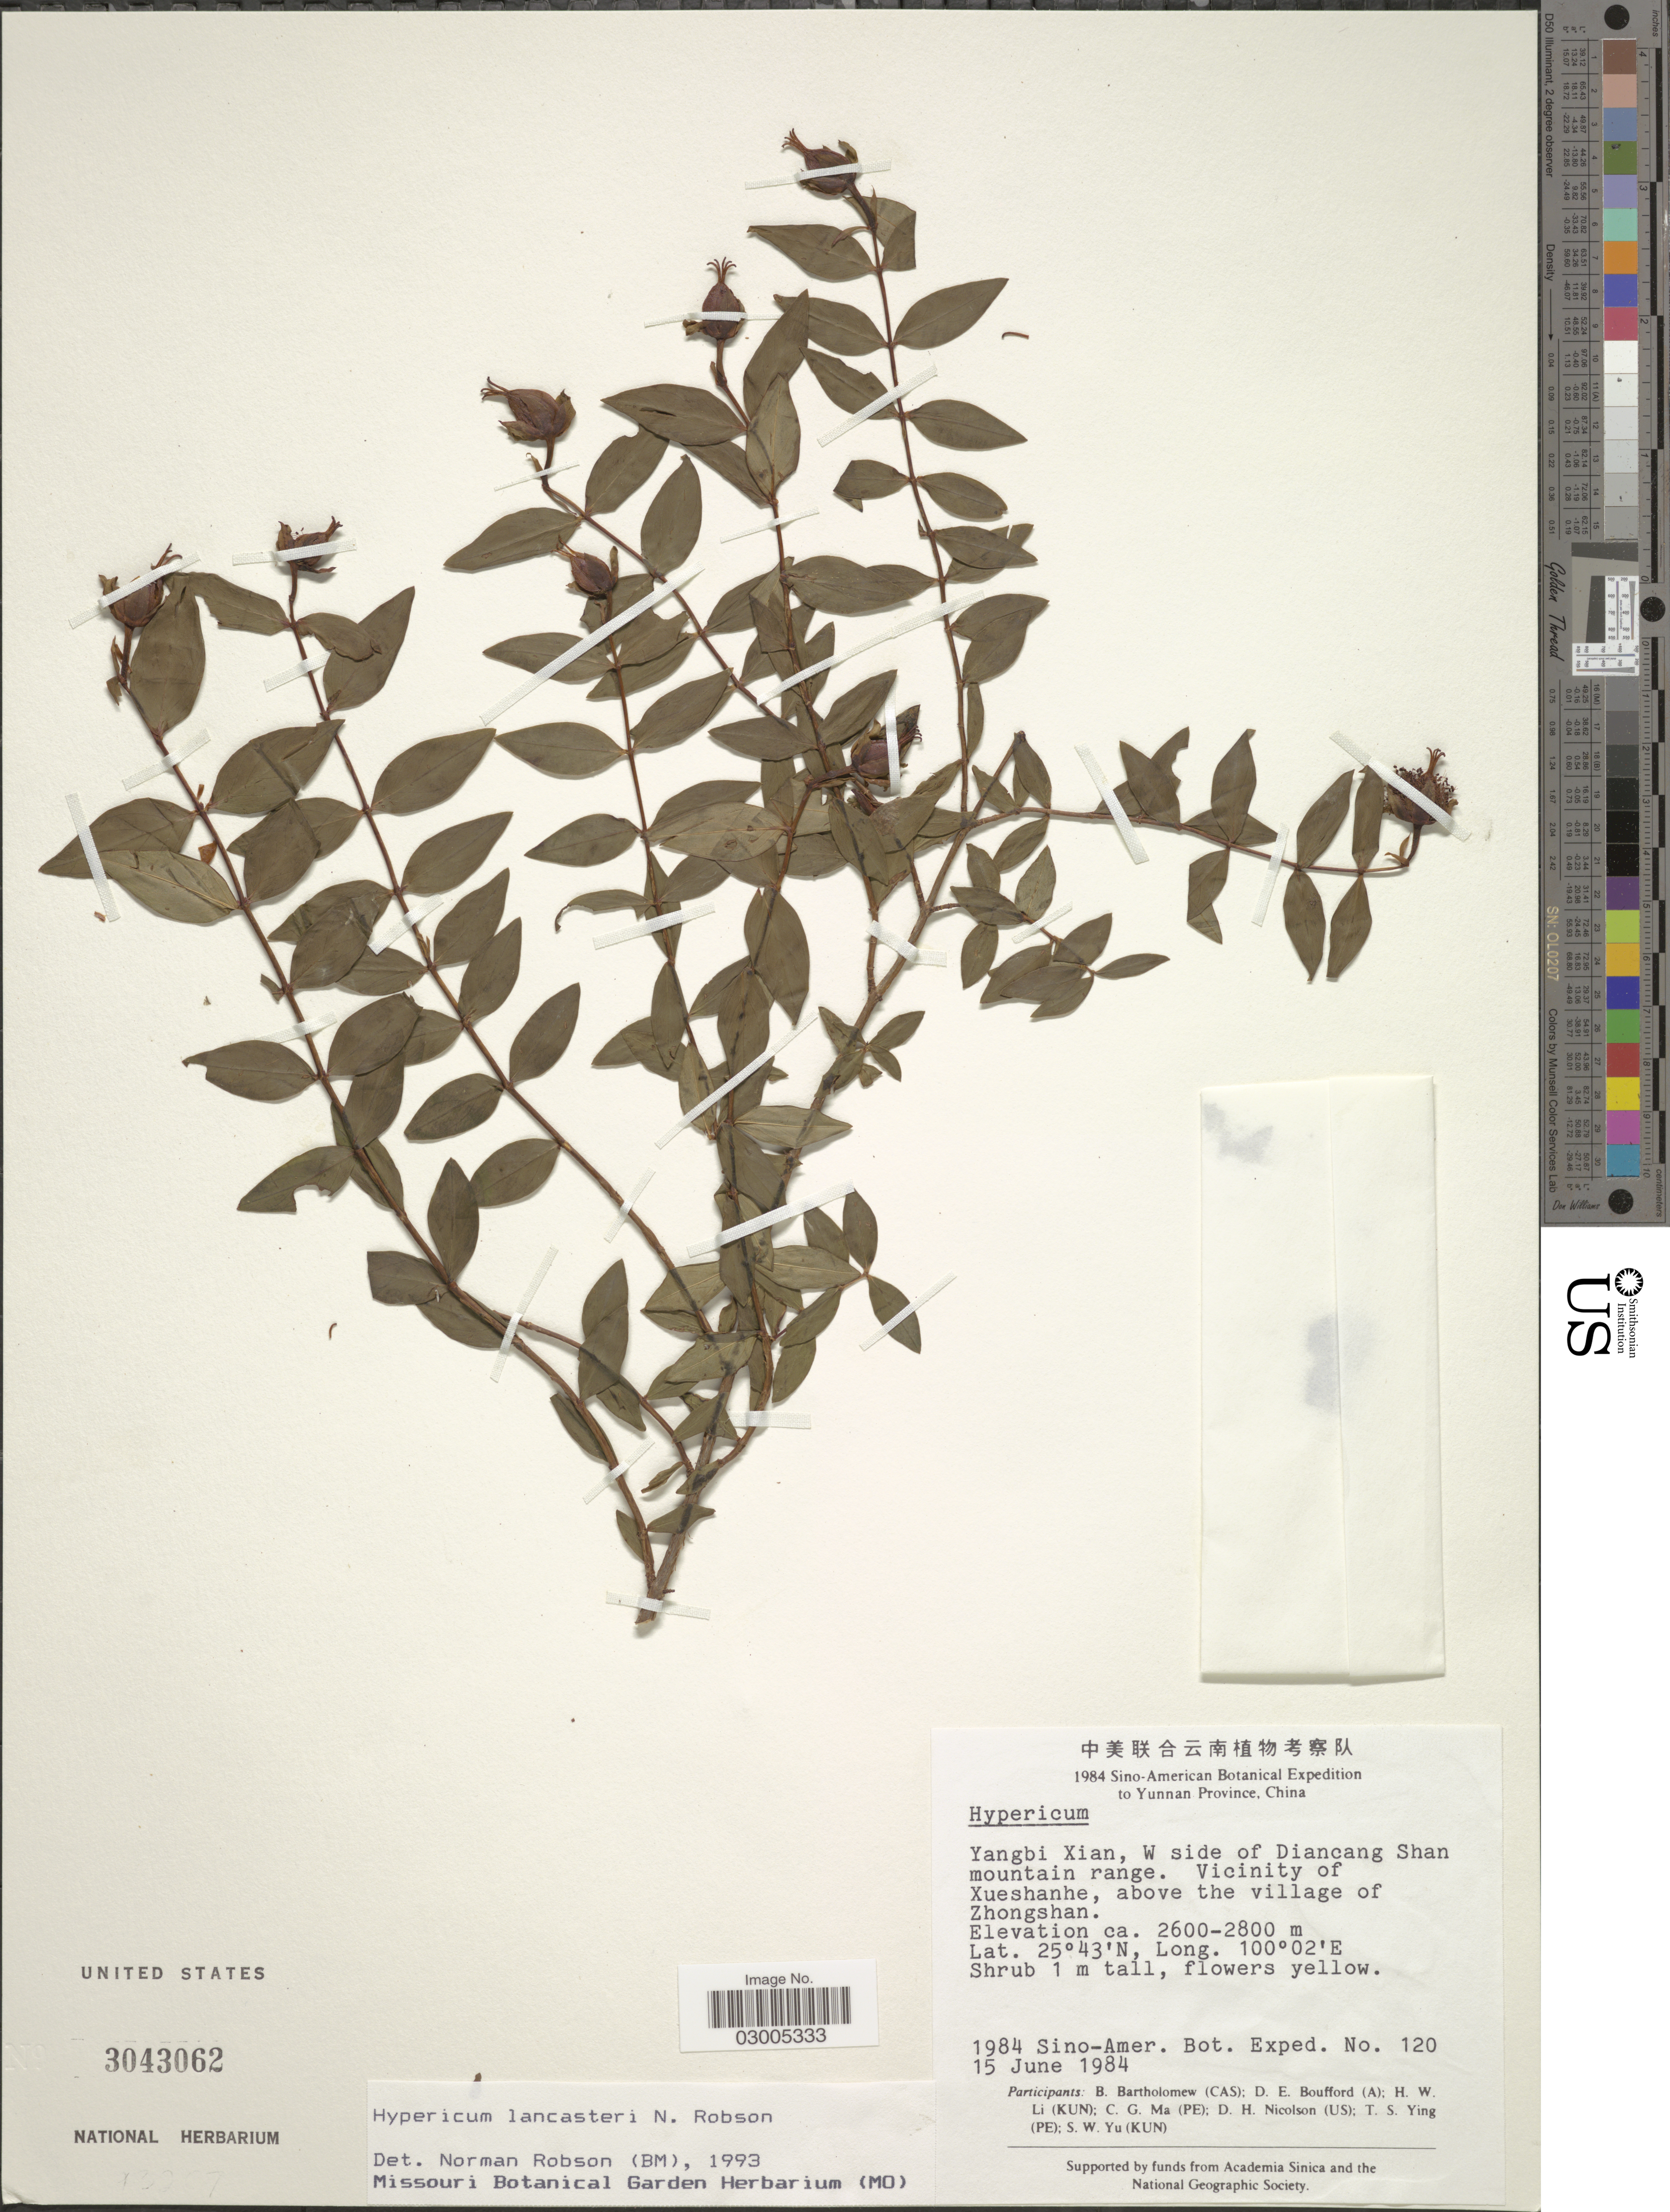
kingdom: Plantae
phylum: Tracheophyta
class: Magnoliopsida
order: Malpighiales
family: Hypericaceae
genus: Hypericum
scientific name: Hypericum lancasteri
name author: N. Robson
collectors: Sino-Amer. Bot. Exped. 1984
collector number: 120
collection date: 1984-06-15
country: China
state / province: Yunnan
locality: Yangbi Xian, W side of Diancang Shan mountain range. Vicinity of Xueshanhe, above the village of Zhongshan.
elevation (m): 2600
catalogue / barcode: US 3043062